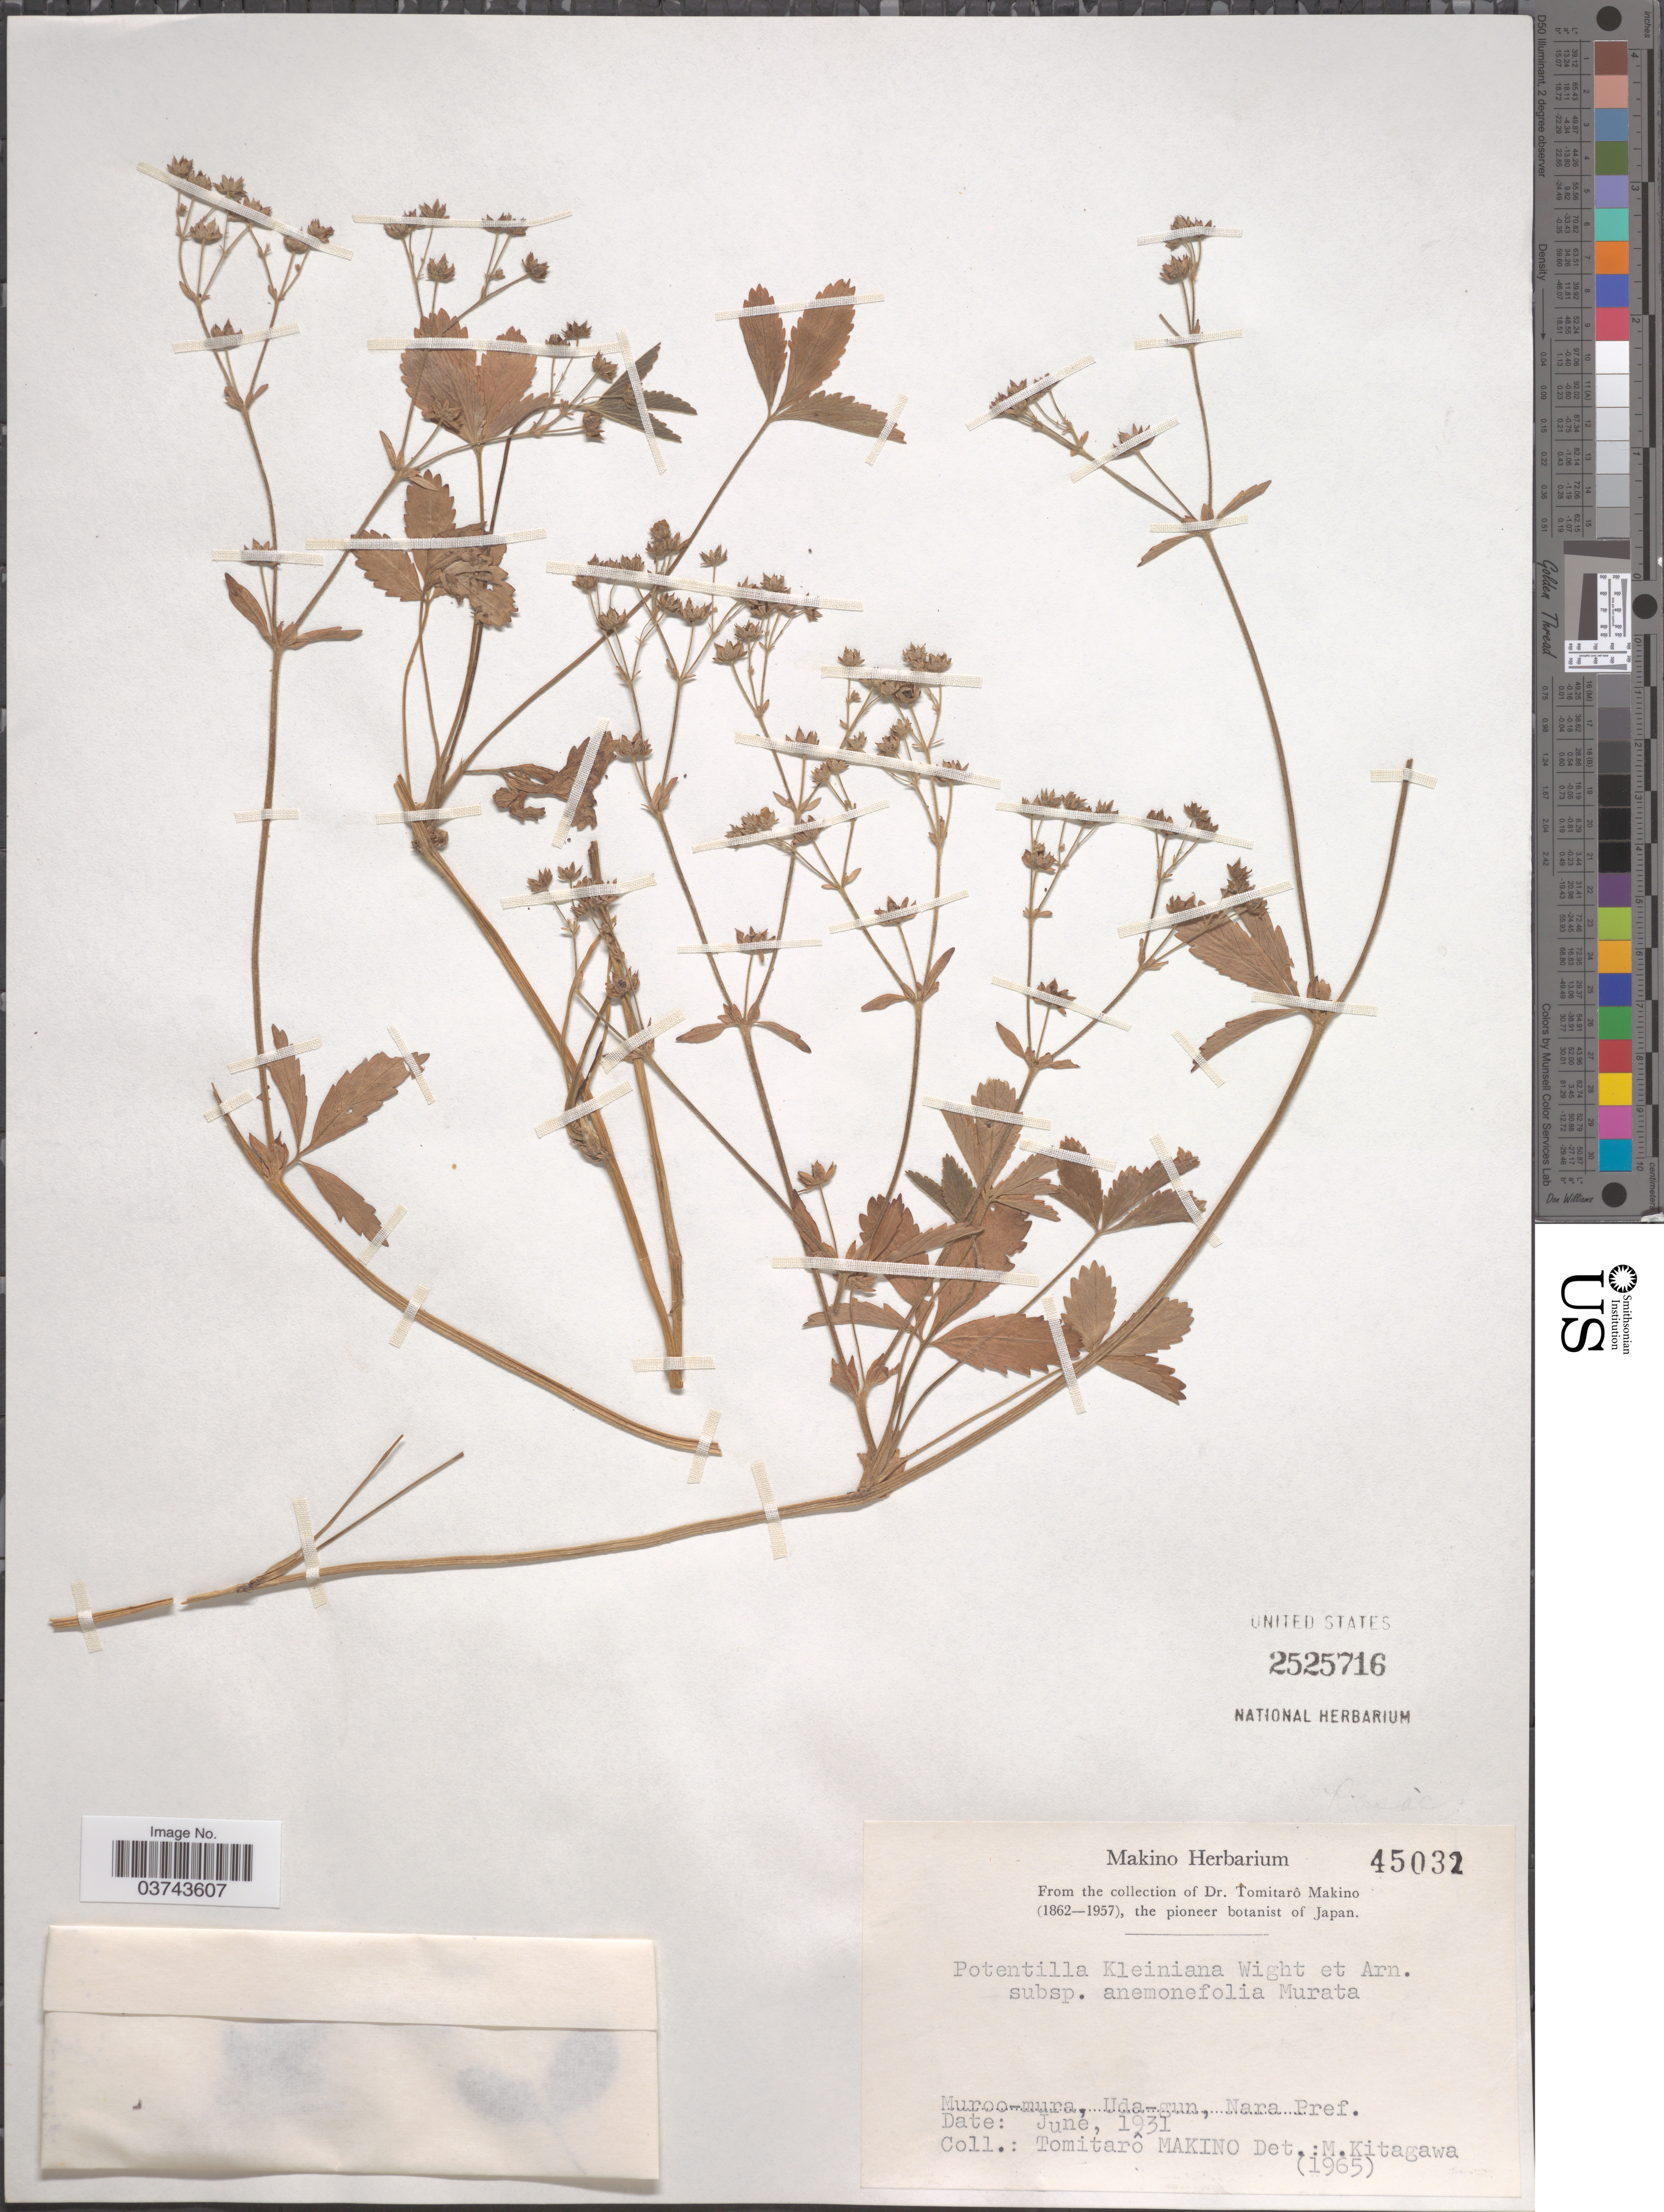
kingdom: Plantae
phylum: Tracheophyta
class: Magnoliopsida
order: Rosales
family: Rosaceae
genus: Potentilla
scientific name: Potentilla kleiniana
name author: Wight & Arn.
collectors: T. Makino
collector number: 45032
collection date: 1931-06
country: Japan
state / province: Nara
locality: Muroo-mura, Uda-gun, Nara Pref.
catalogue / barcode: US 2525716